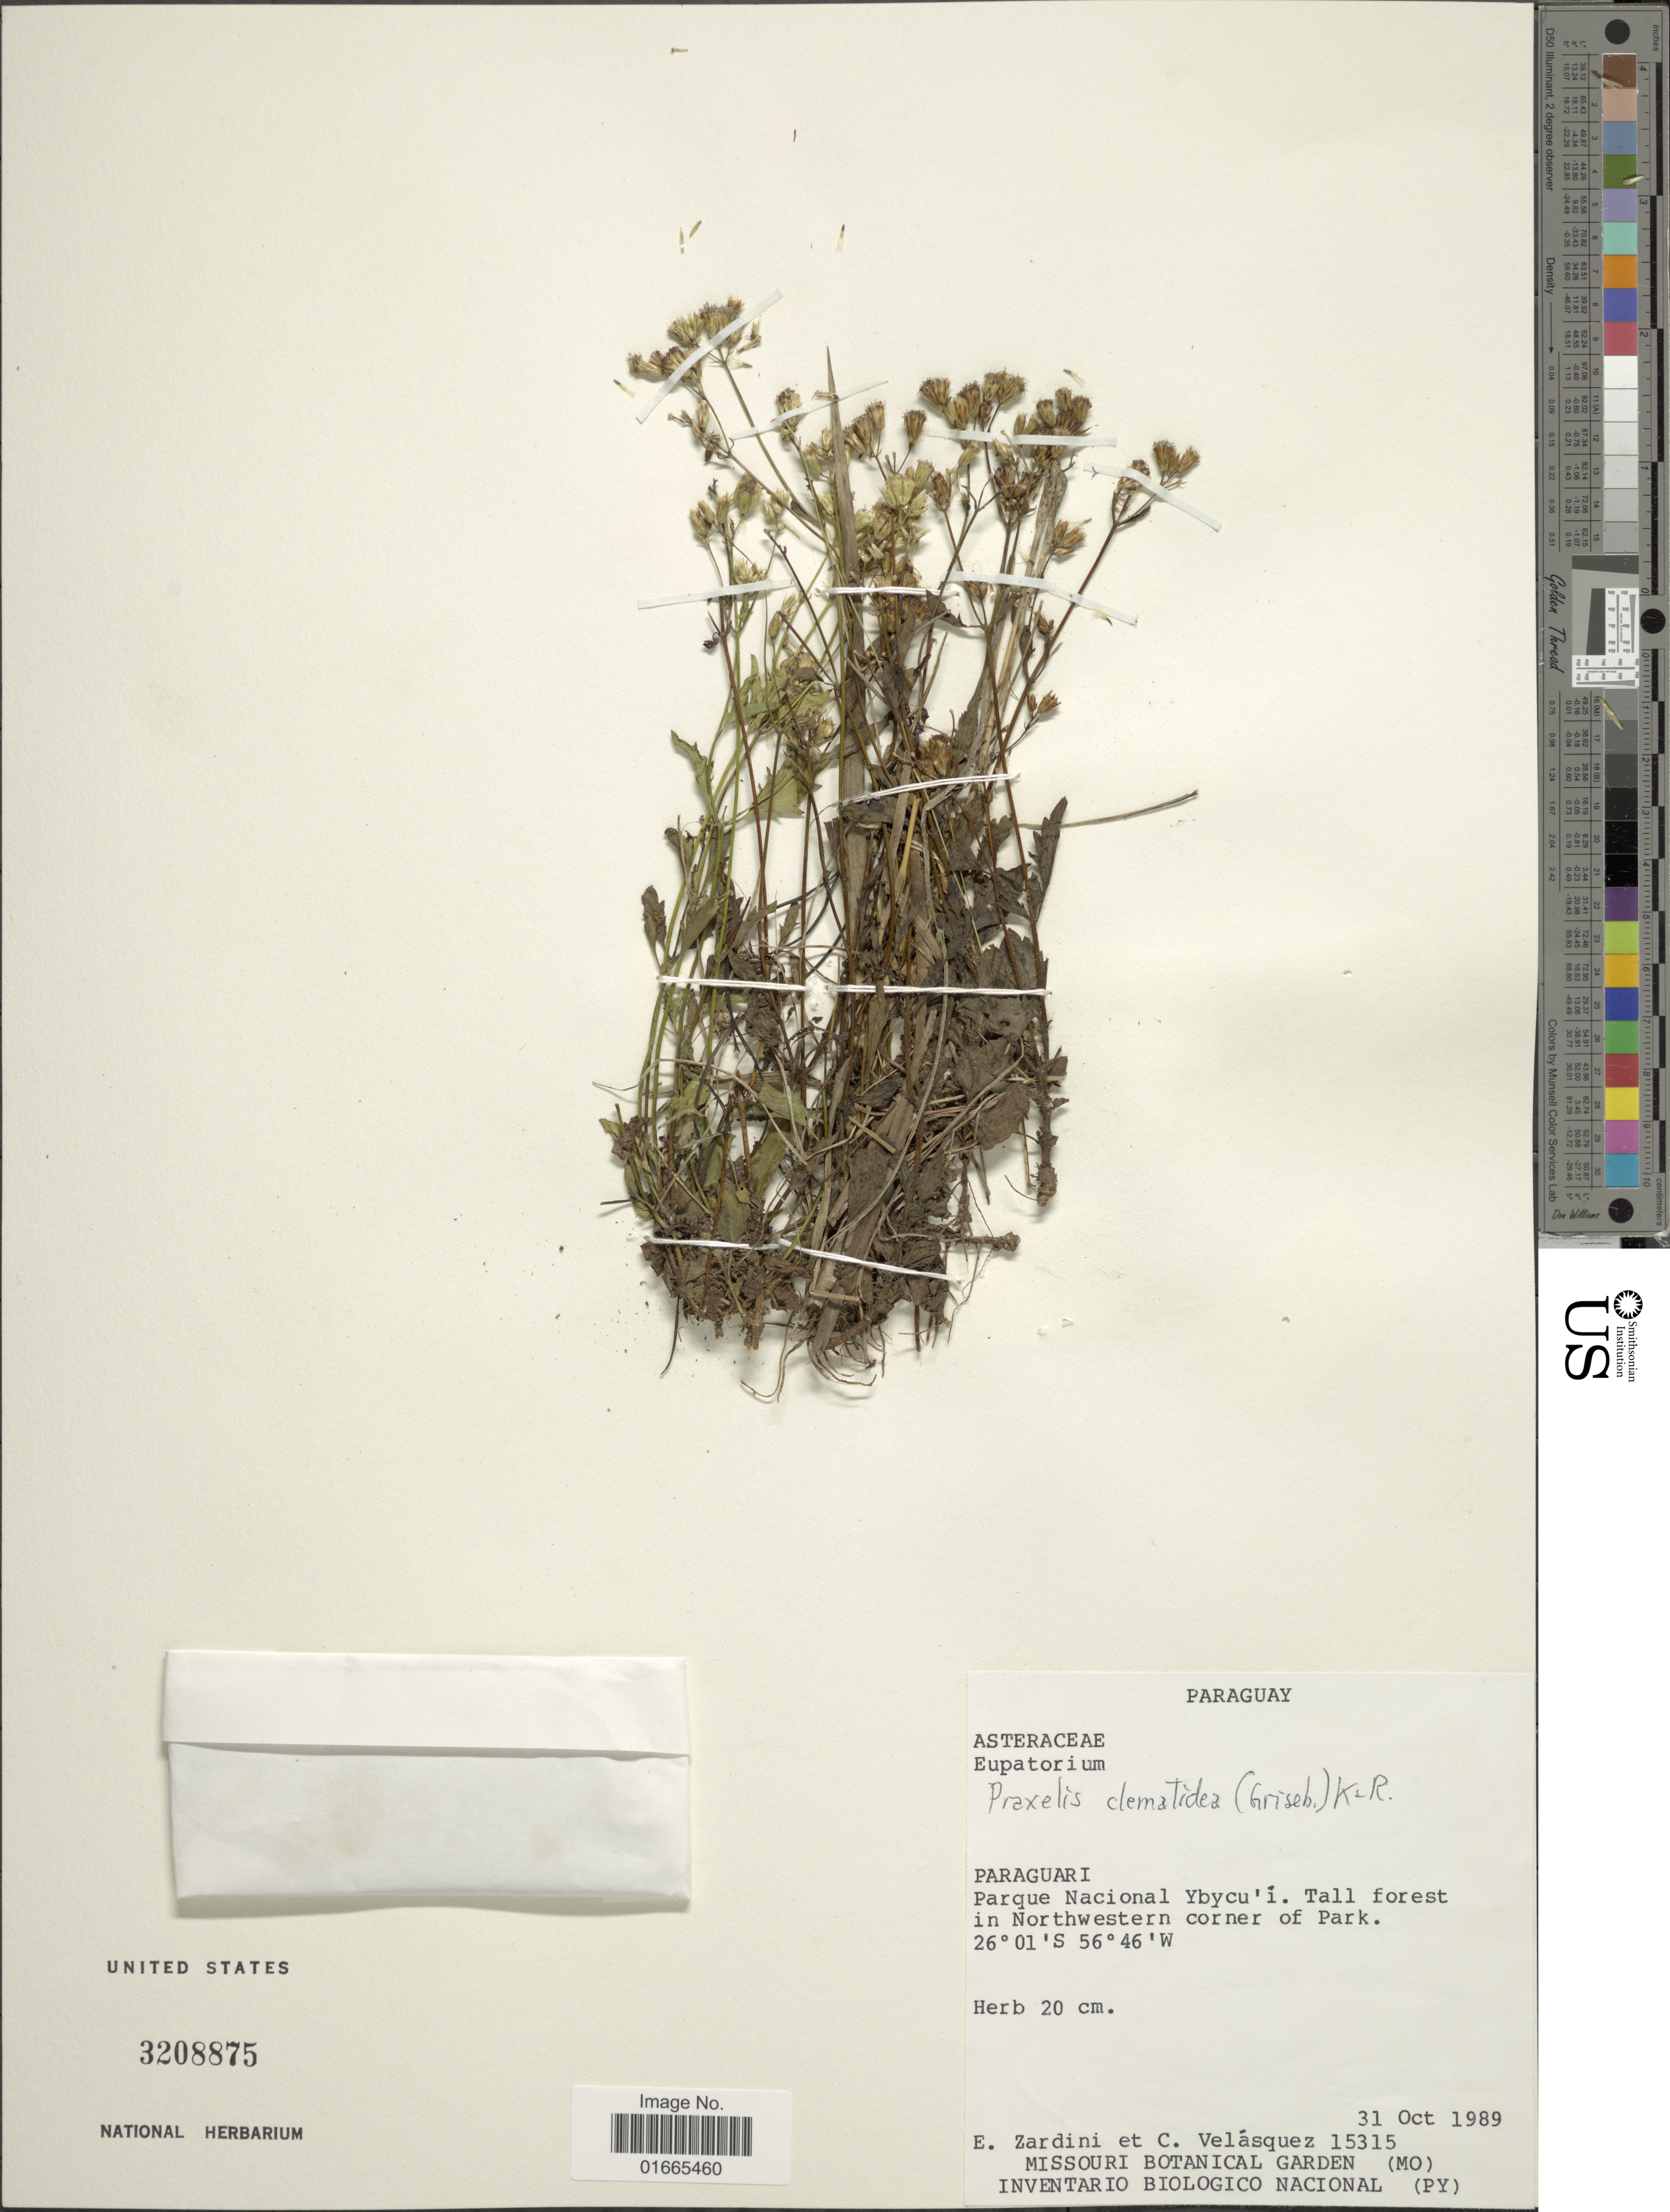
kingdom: Plantae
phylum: Tracheophyta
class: Magnoliopsida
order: Asterales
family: Asteraceae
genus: Praxelis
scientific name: Praxelis clematidea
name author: (Griseb.) R.M. King & H. Rob.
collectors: E. M. Zardini & C. Velásquez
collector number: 15315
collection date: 1989-10-31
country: Paraguay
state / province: Paraguari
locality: Paruqe Nacional Ybycu'i. Tall forest in Northwestern corner of Park.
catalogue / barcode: US 3208875